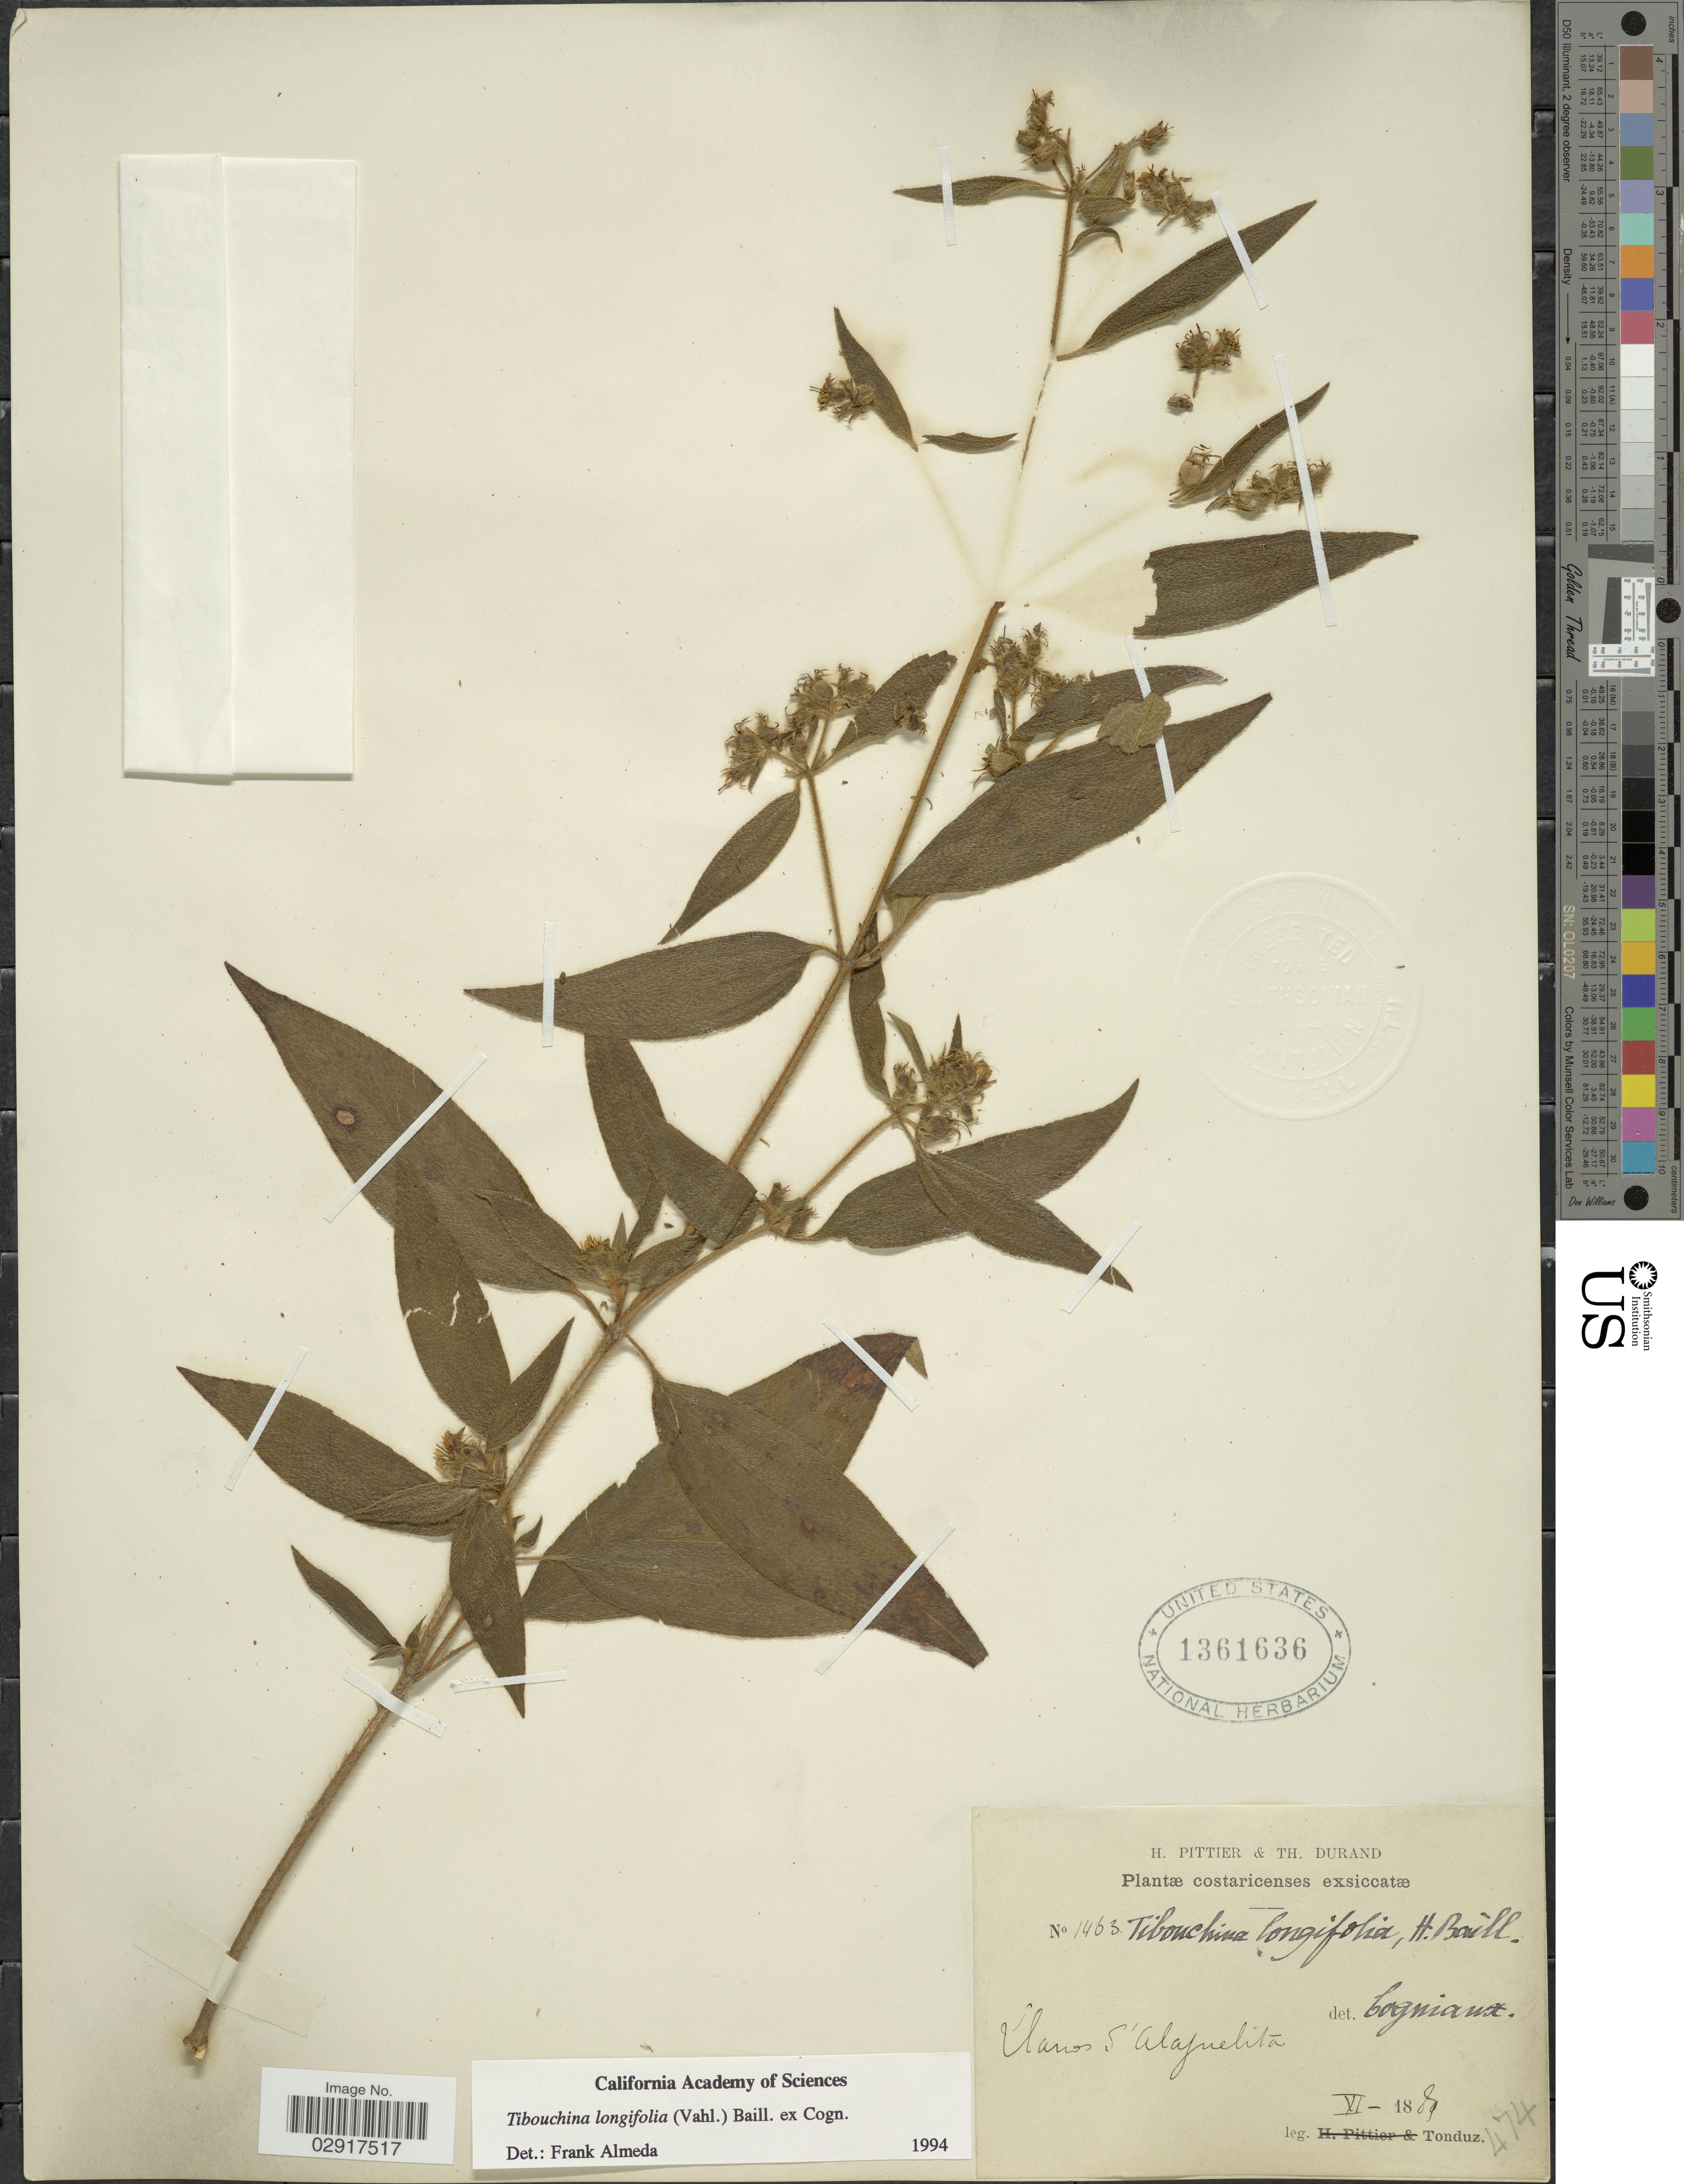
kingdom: Plantae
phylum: Tracheophyta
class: Magnoliopsida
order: Myrtales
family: Melastomataceae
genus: Chaetogastra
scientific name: Chaetogastra longifolia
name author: (Vahl) DC.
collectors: Tonduz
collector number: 1463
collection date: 1889-11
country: Costa Rica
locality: Costaricenses. Llanos S'Alajuelita.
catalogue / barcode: US 1361636